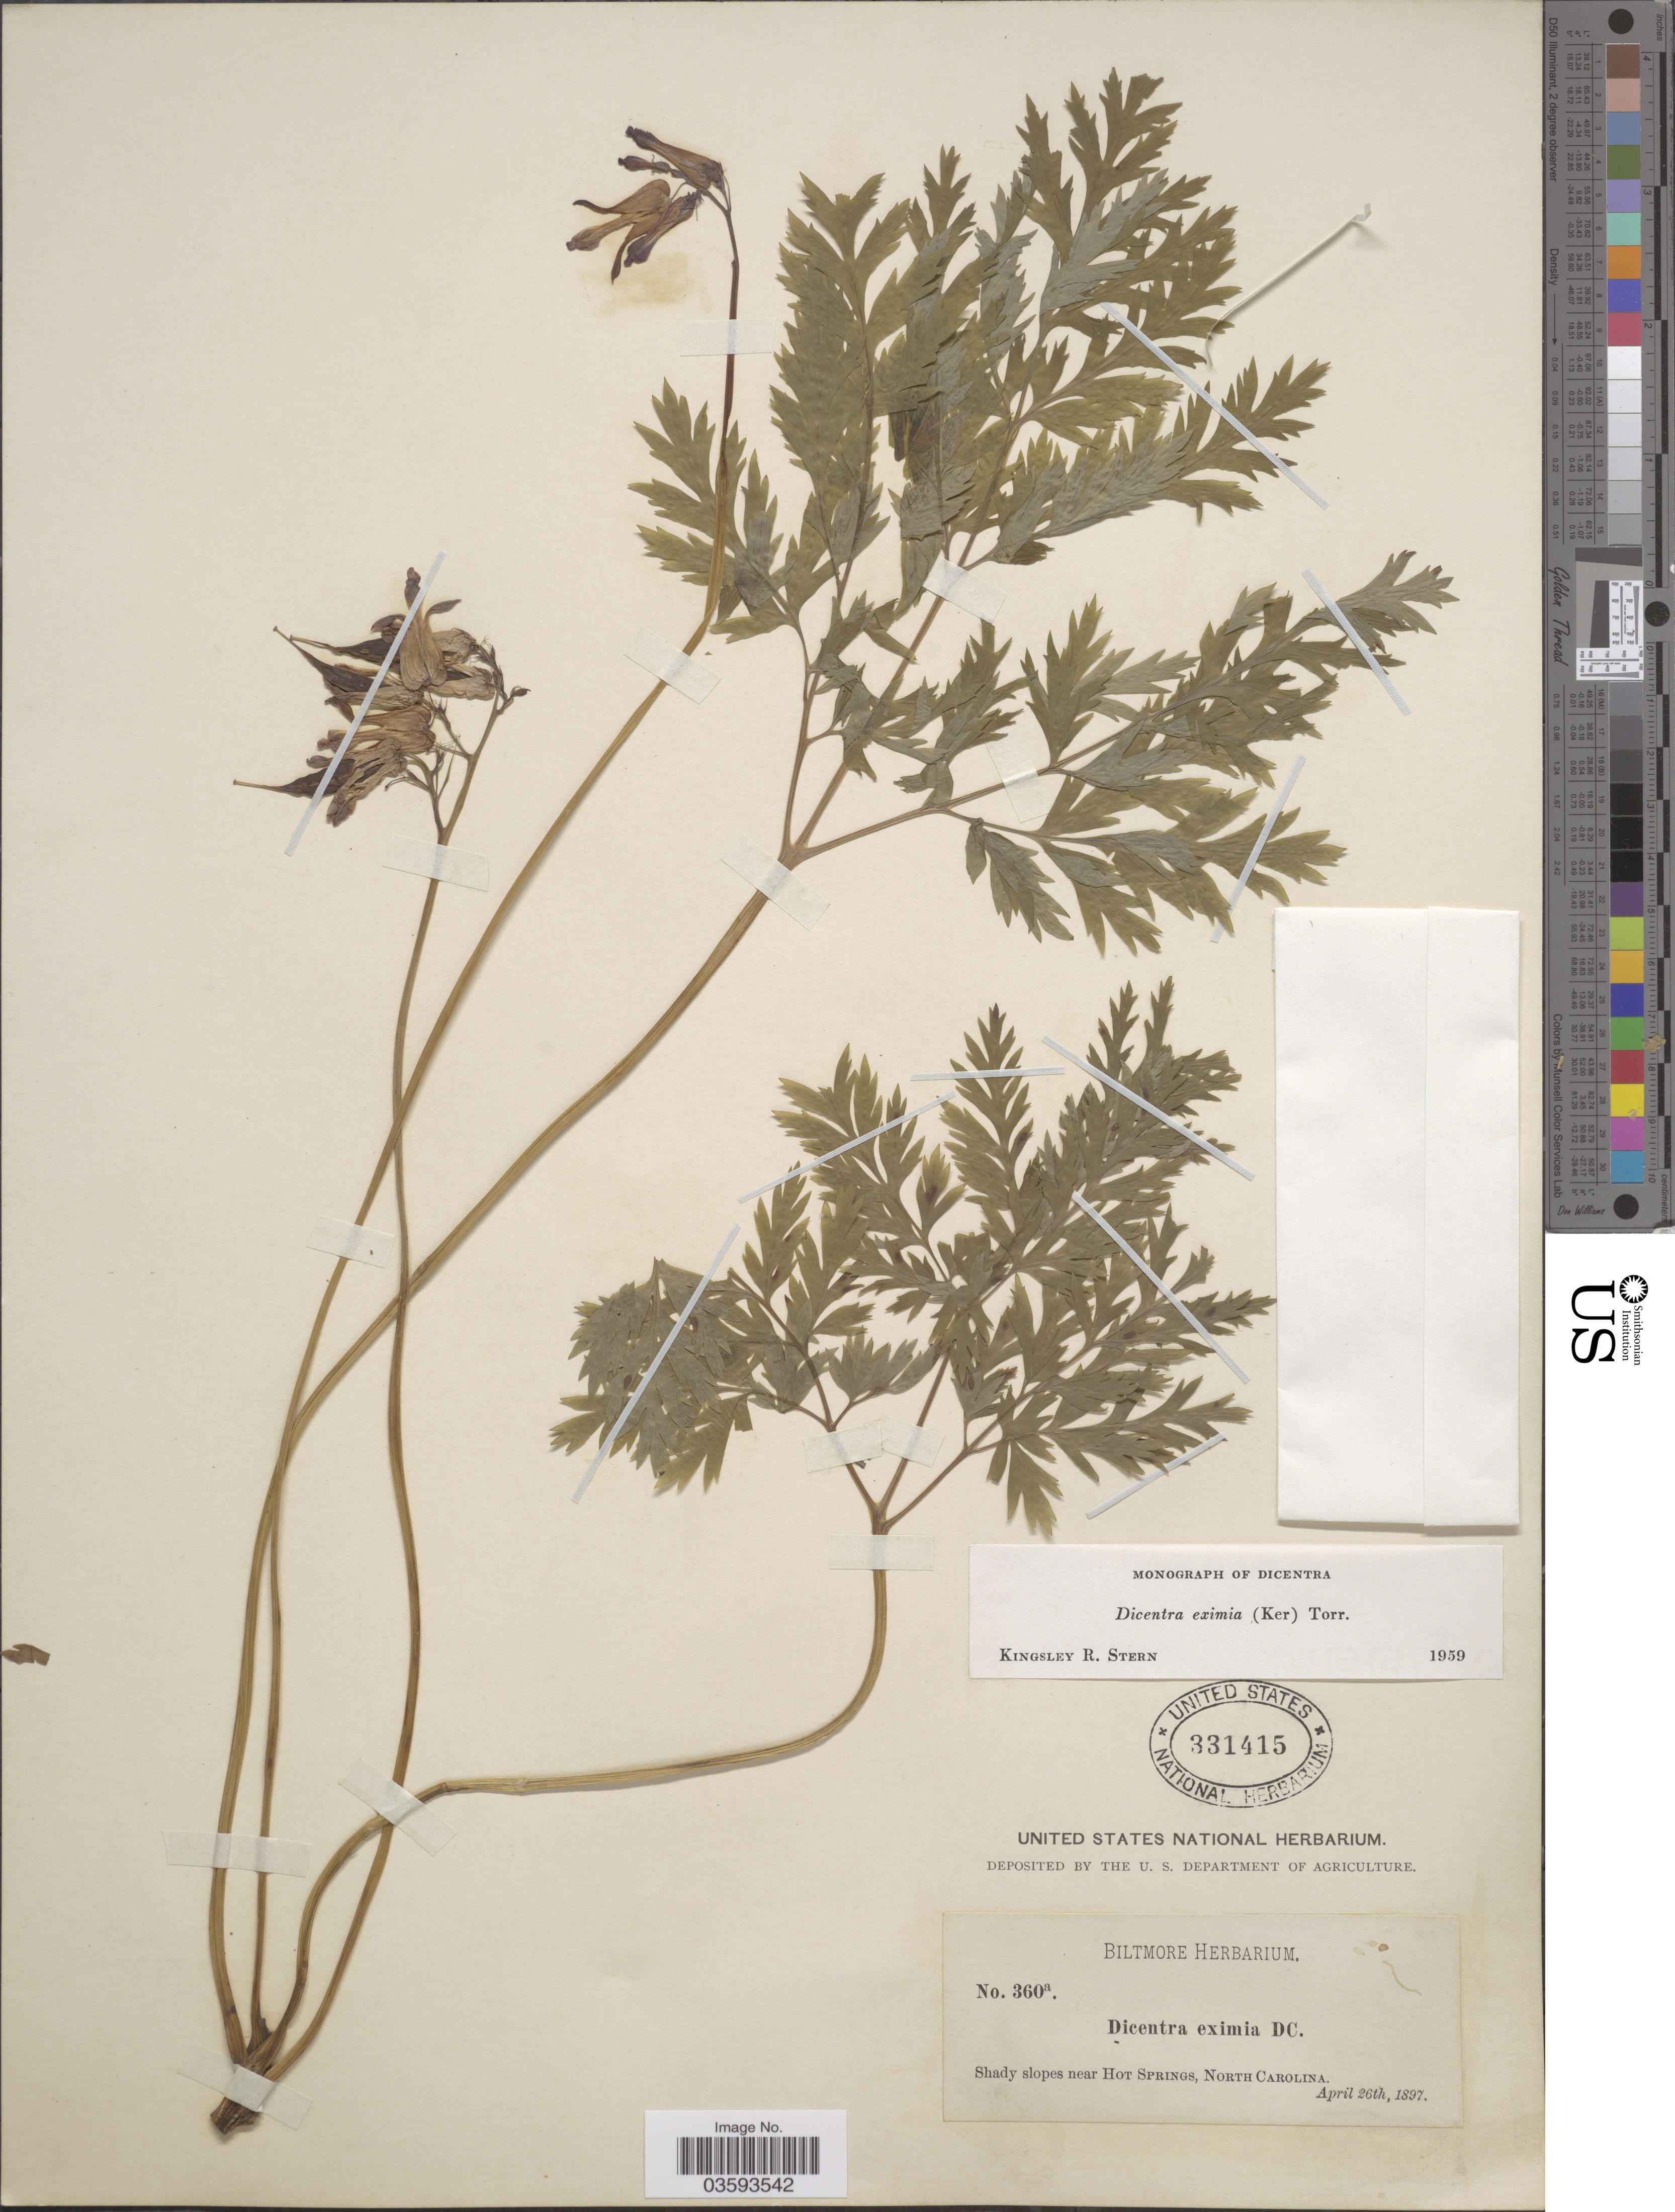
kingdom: Plantae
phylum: Tracheophyta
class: Magnoliopsida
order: Ranunculales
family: Papaveraceae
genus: Dicentra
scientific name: Dicentra eximia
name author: (Ker Gawl.) Torr.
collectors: ex herb. Biltmore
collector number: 360a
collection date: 1897-04-26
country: United States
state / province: North Carolina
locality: Shady slopes near Hot Springs.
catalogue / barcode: US 331415